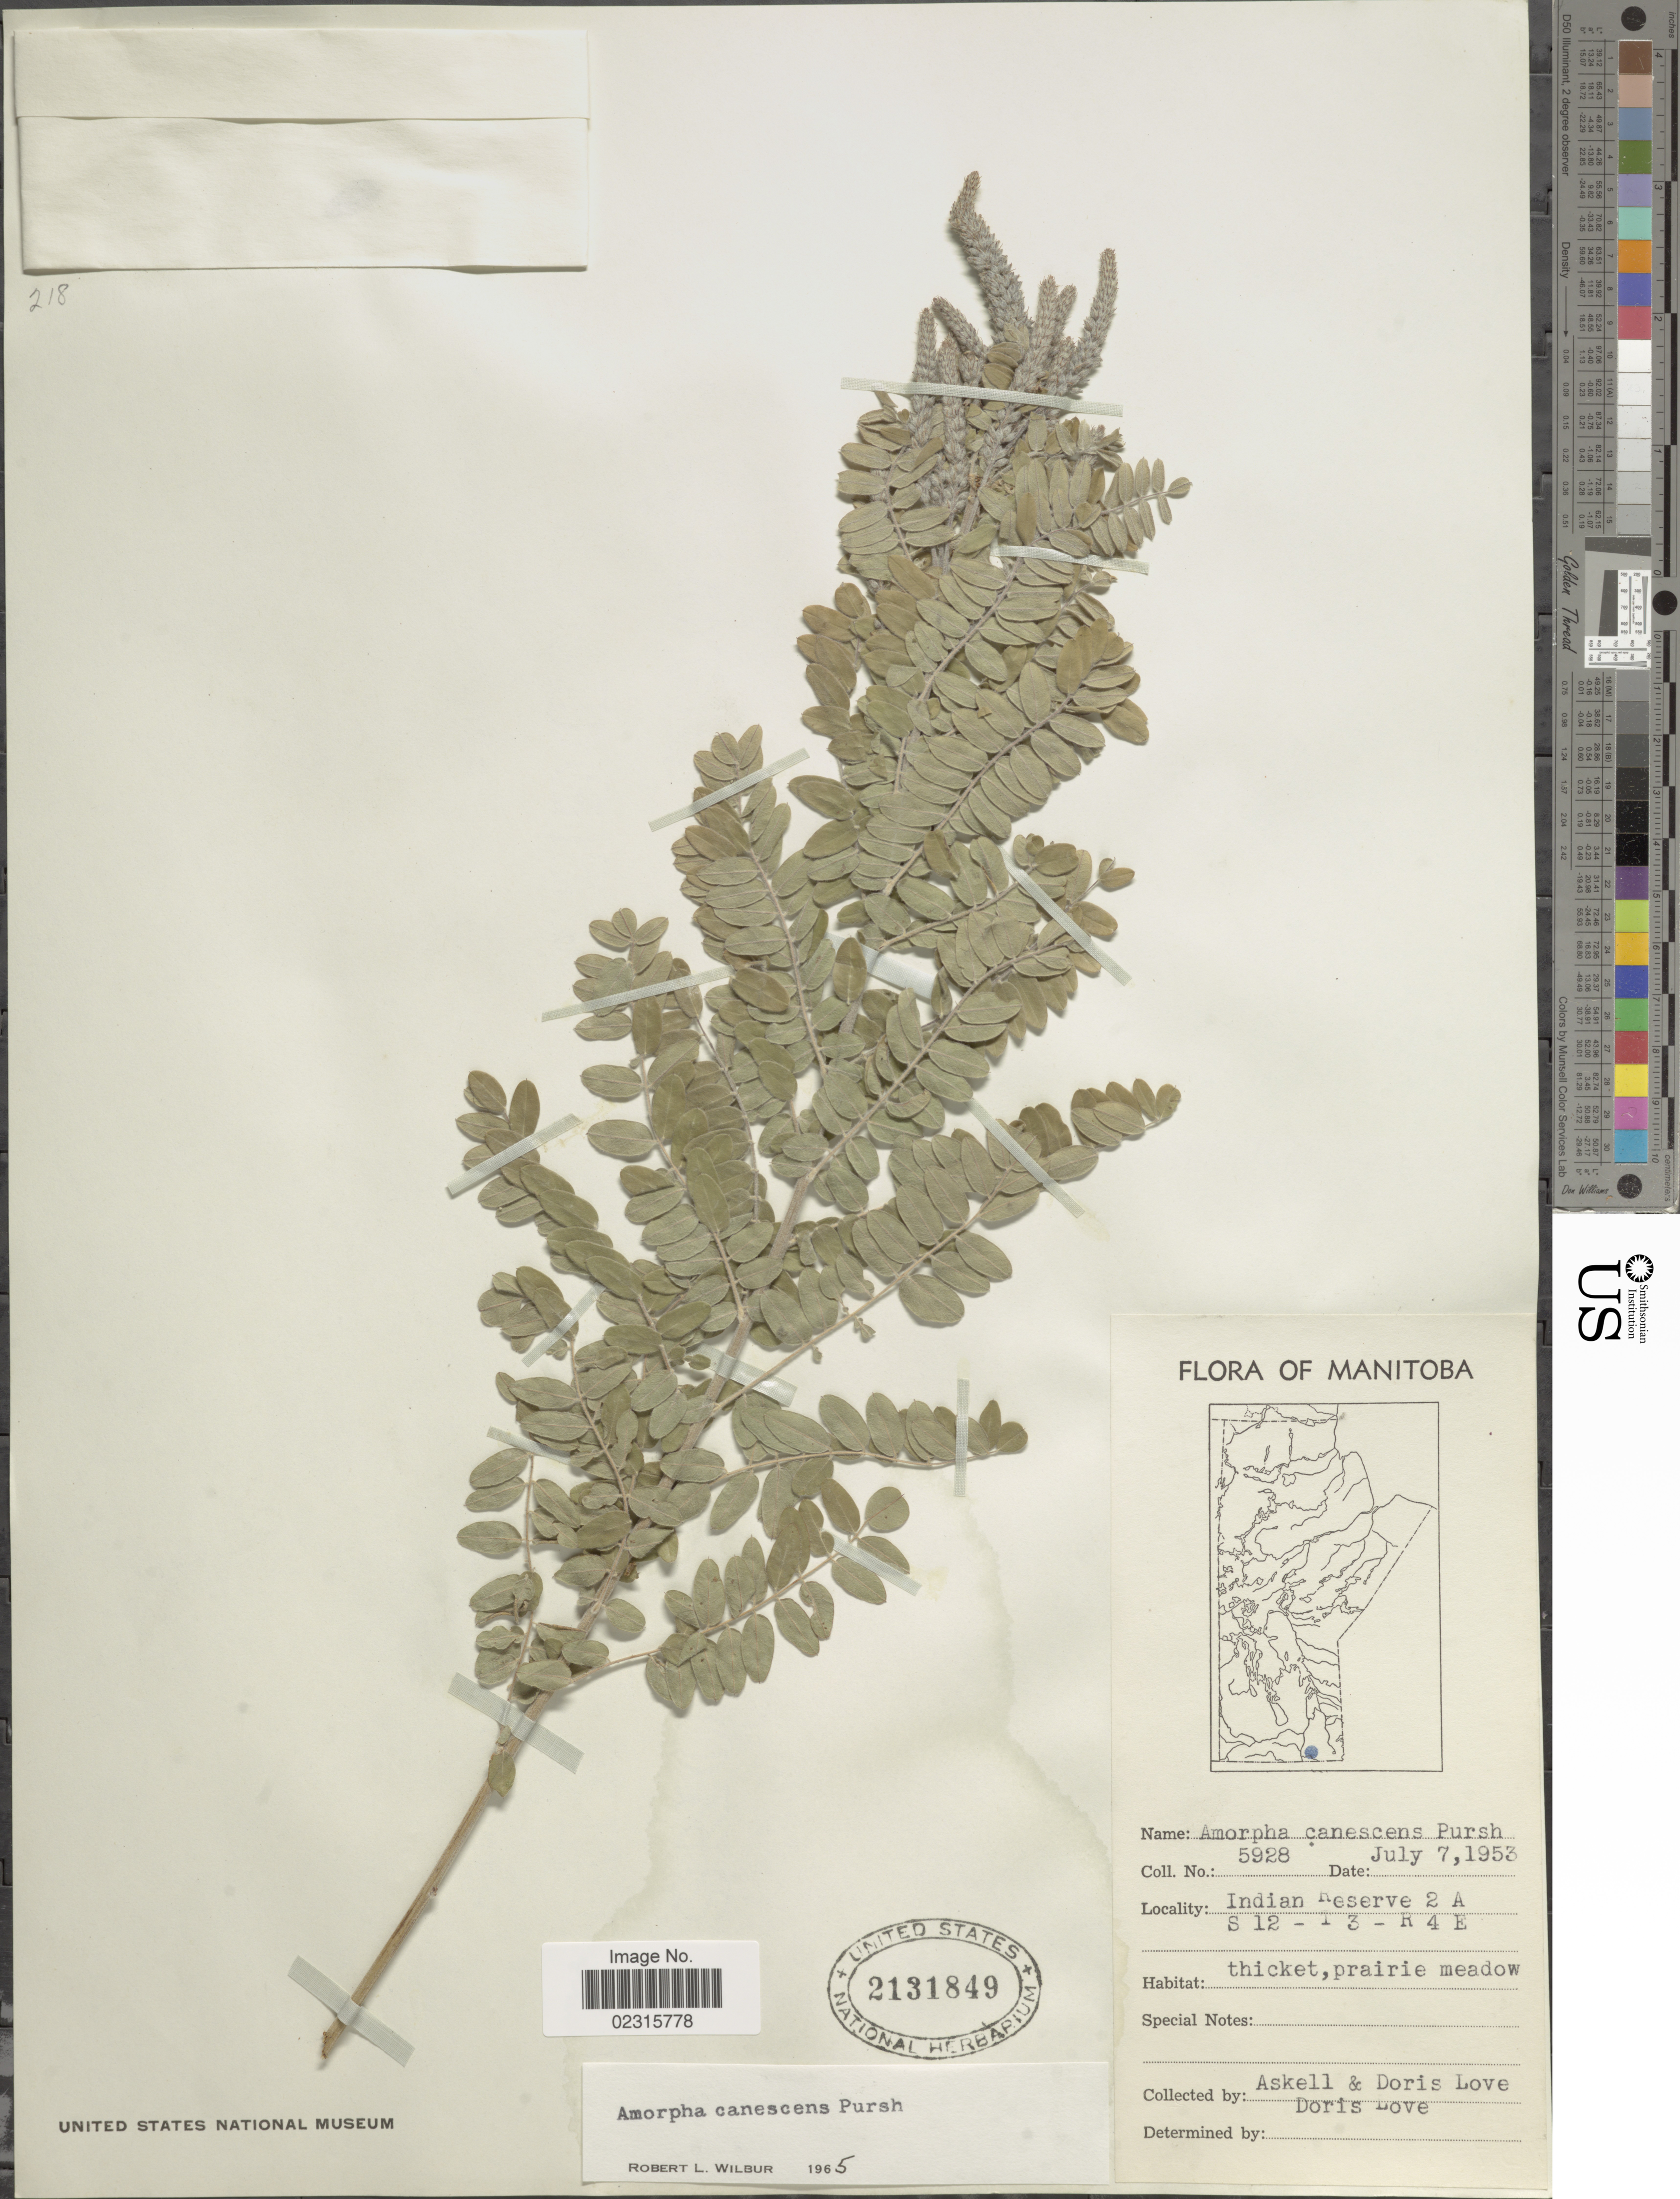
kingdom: Plantae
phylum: Tracheophyta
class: Magnoliopsida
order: Fabales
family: Fabaceae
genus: Amorpha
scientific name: Amorpha canescens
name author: Pursh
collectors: -. Askell & D. Löve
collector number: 5928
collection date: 1953-07-07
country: Canada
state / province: Manitoba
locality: Indian Reserve 2A, S12-T3-R4E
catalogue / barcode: US 2131849